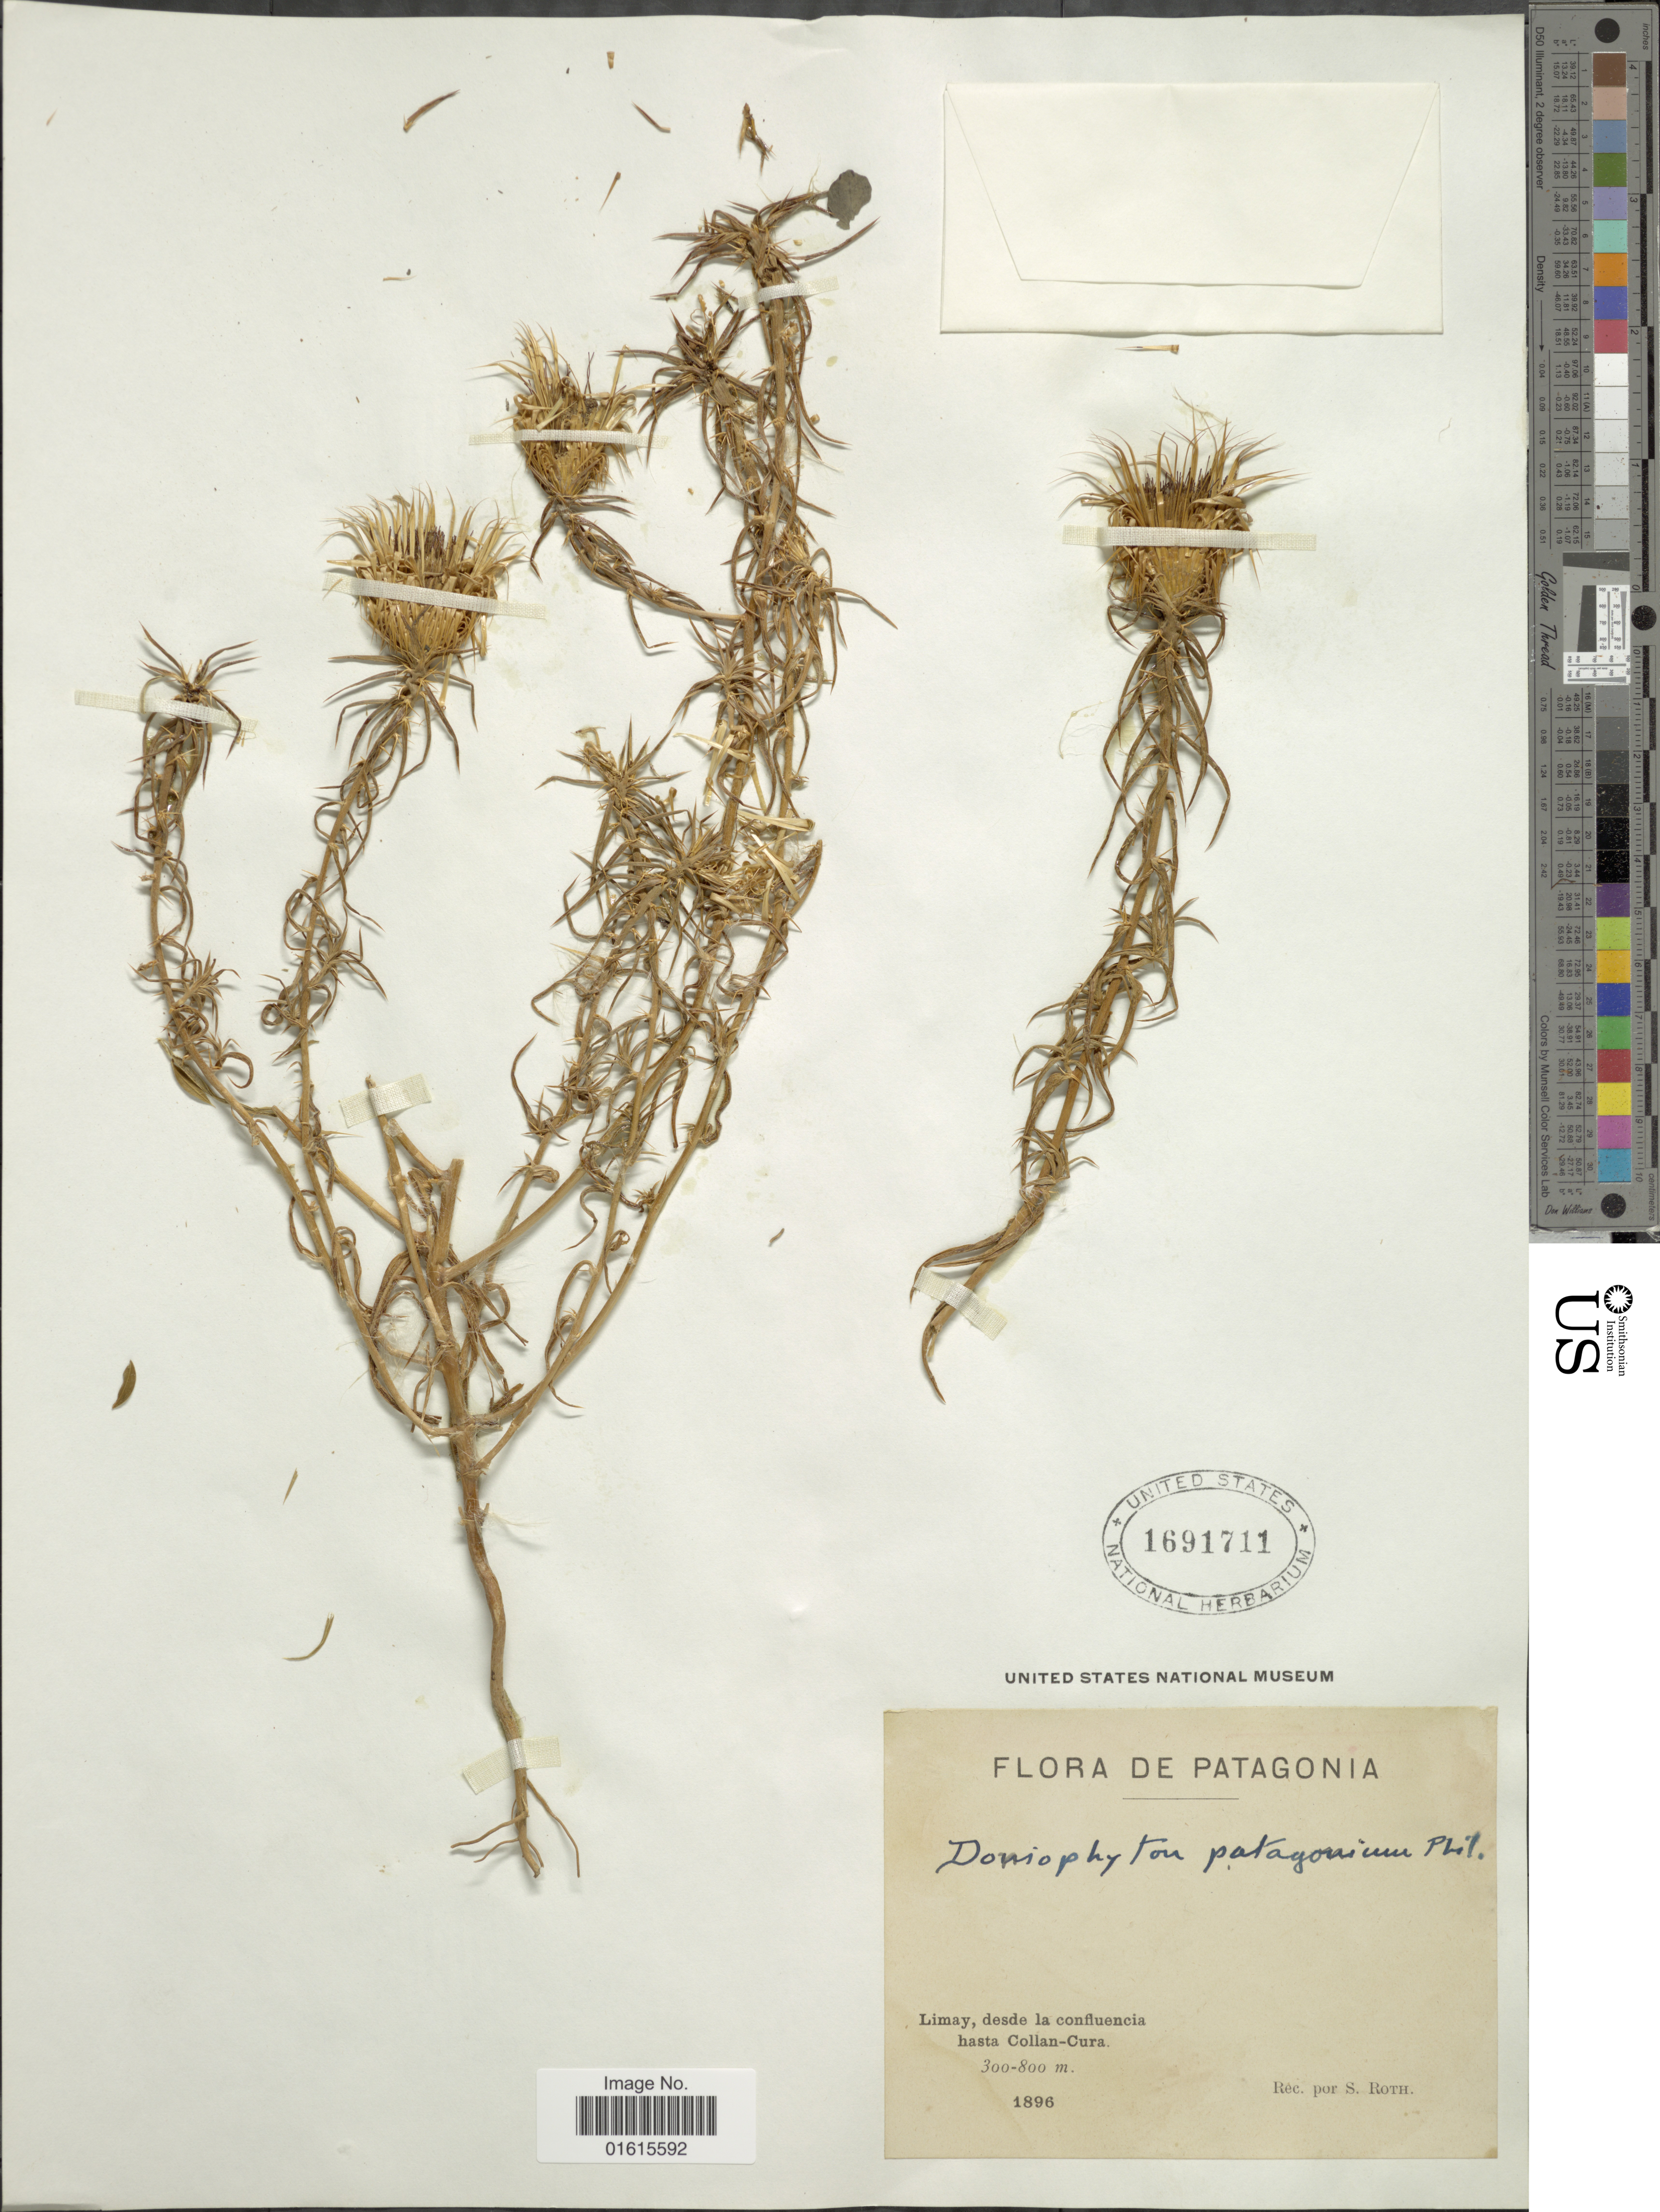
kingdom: Plantae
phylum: Tracheophyta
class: Magnoliopsida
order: Asterales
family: Asteraceae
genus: Doniophyton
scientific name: Doniophyton patagonicum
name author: (Phil.) Cabrera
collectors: S. Roth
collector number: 1896?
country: Argentina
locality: Patagonia, Limay, desde la confluencia hasta Collan-Cura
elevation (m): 300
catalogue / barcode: US 1691711